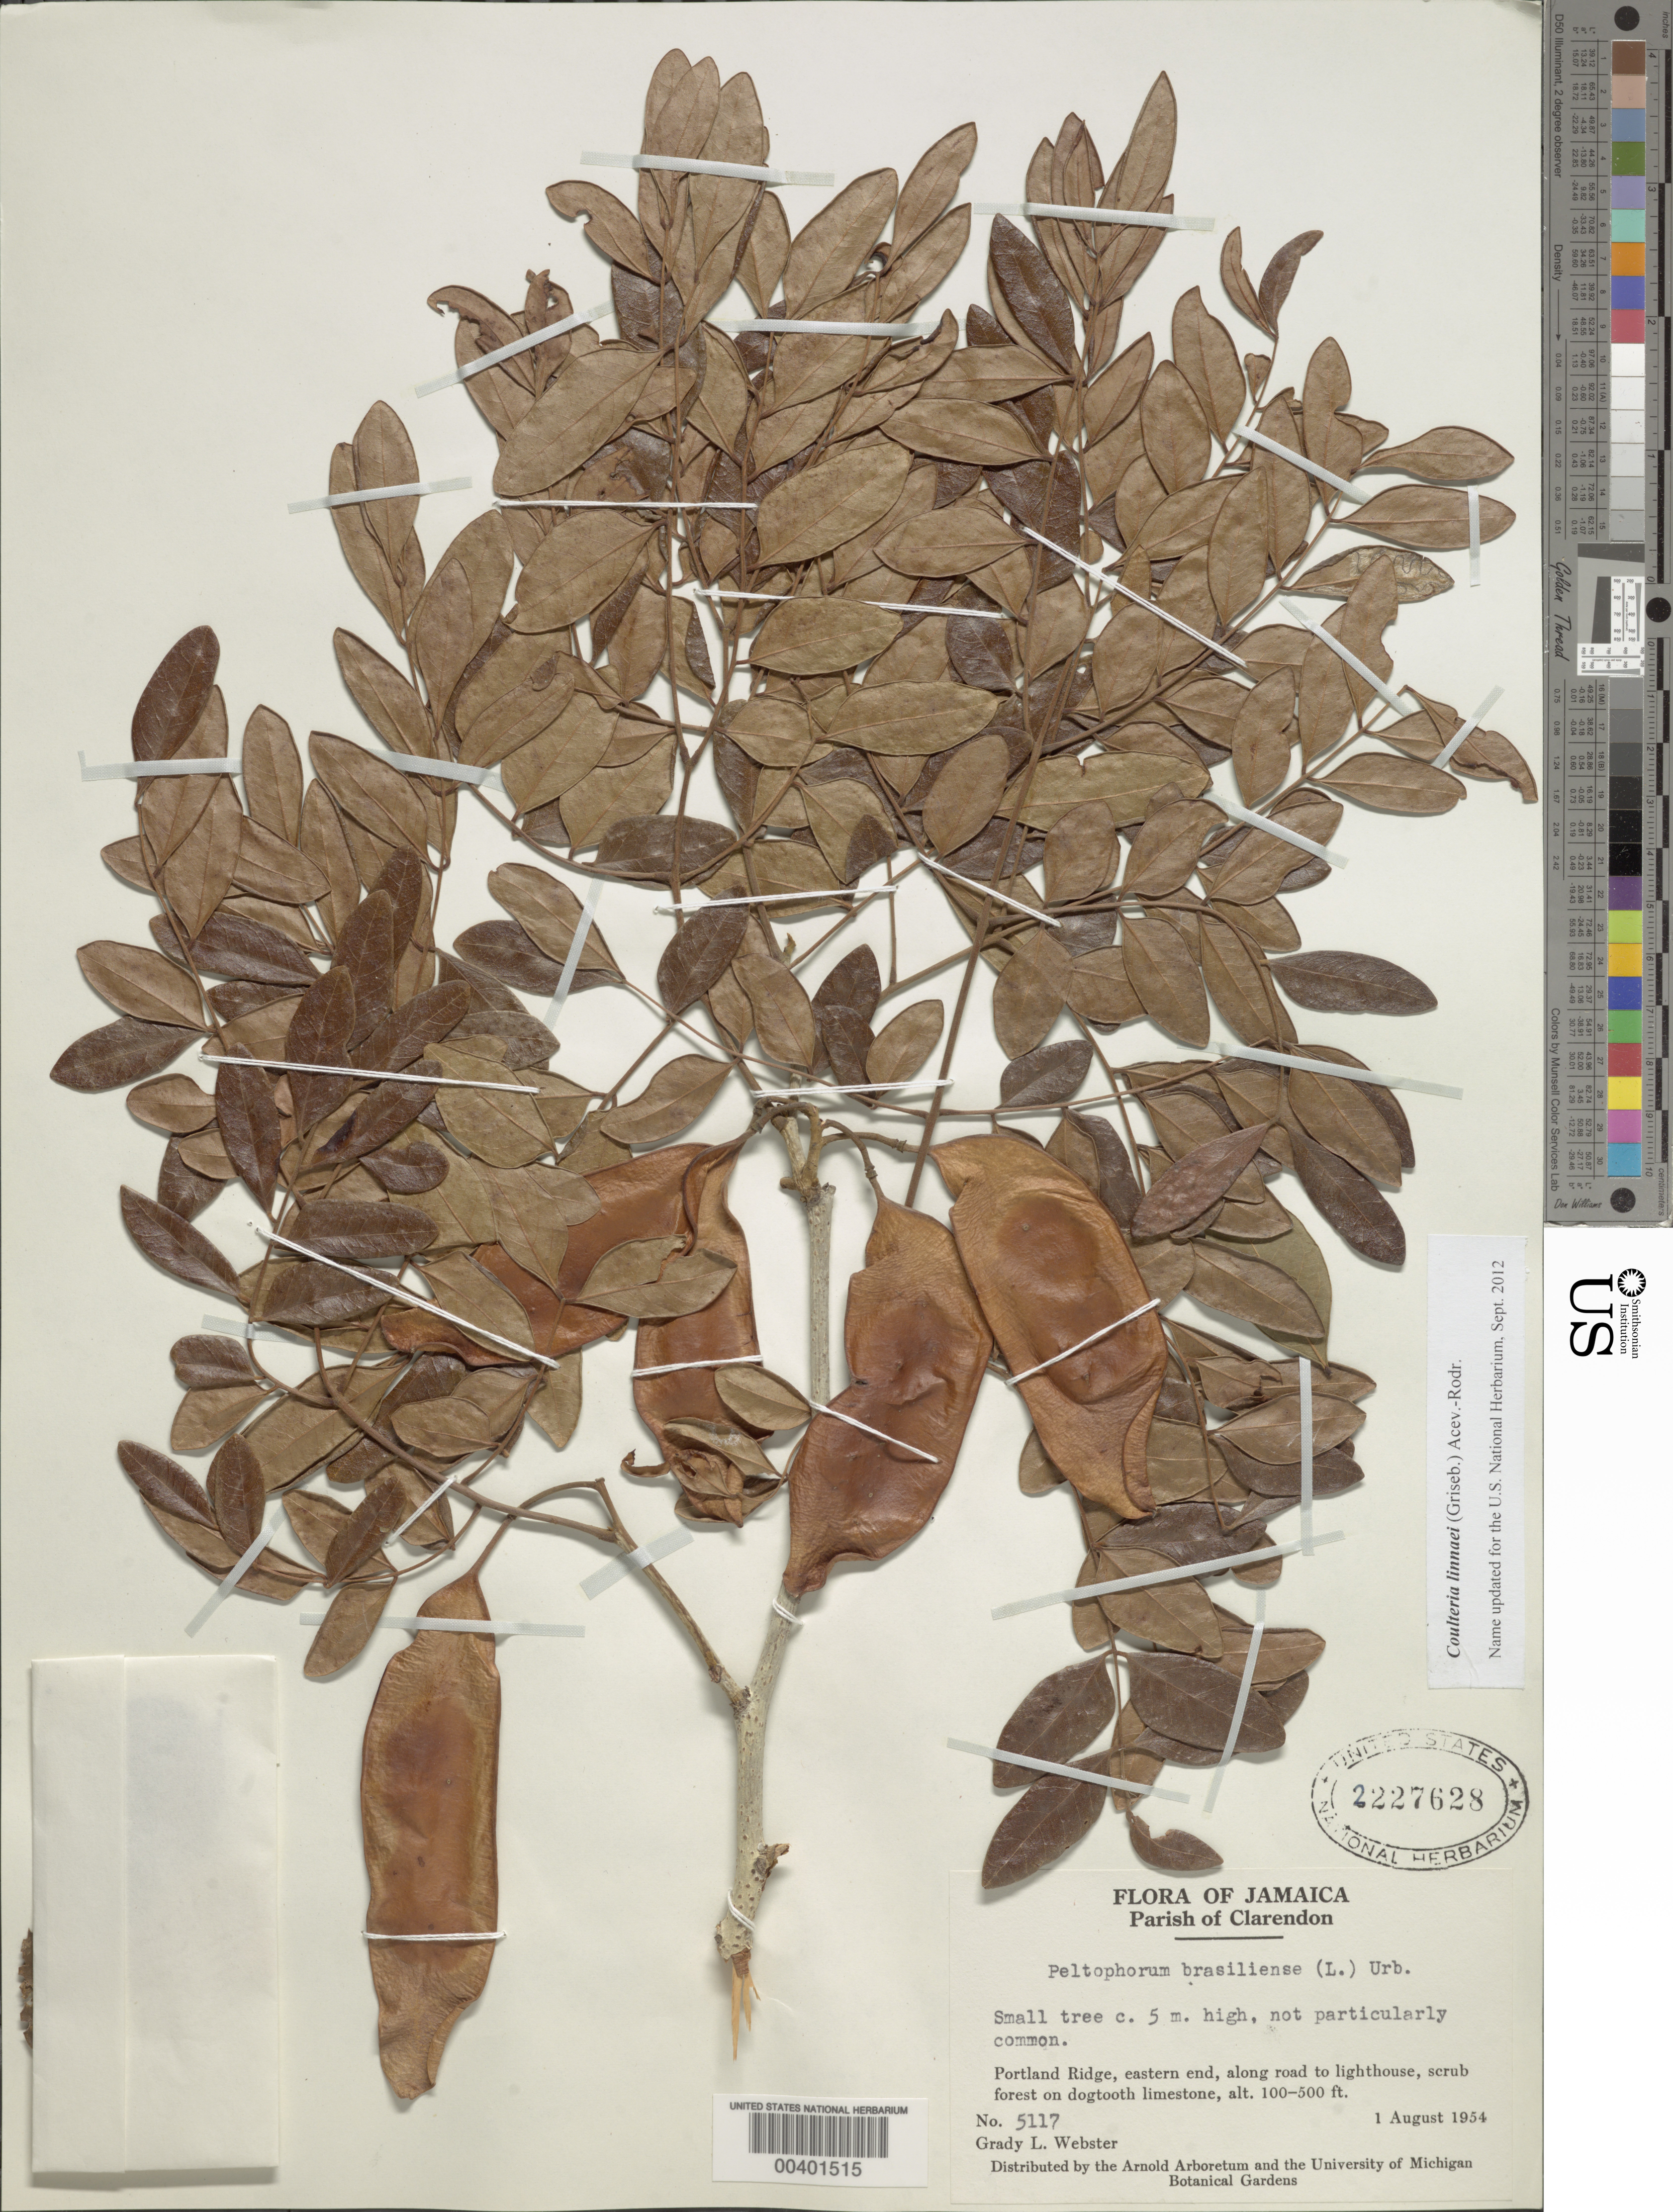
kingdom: Plantae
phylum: Tracheophyta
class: Magnoliopsida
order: Fabales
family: Fabaceae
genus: Coulteria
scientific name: Coulteria linnaei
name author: (Griseb.) Acev.-Rodr.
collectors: G. L. Webster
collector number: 5117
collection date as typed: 01 Aug 1954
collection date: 1954-08-01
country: Jamaica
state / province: Clarendon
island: Greater Antilles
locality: Portland ridge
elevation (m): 30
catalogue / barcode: US 2227628